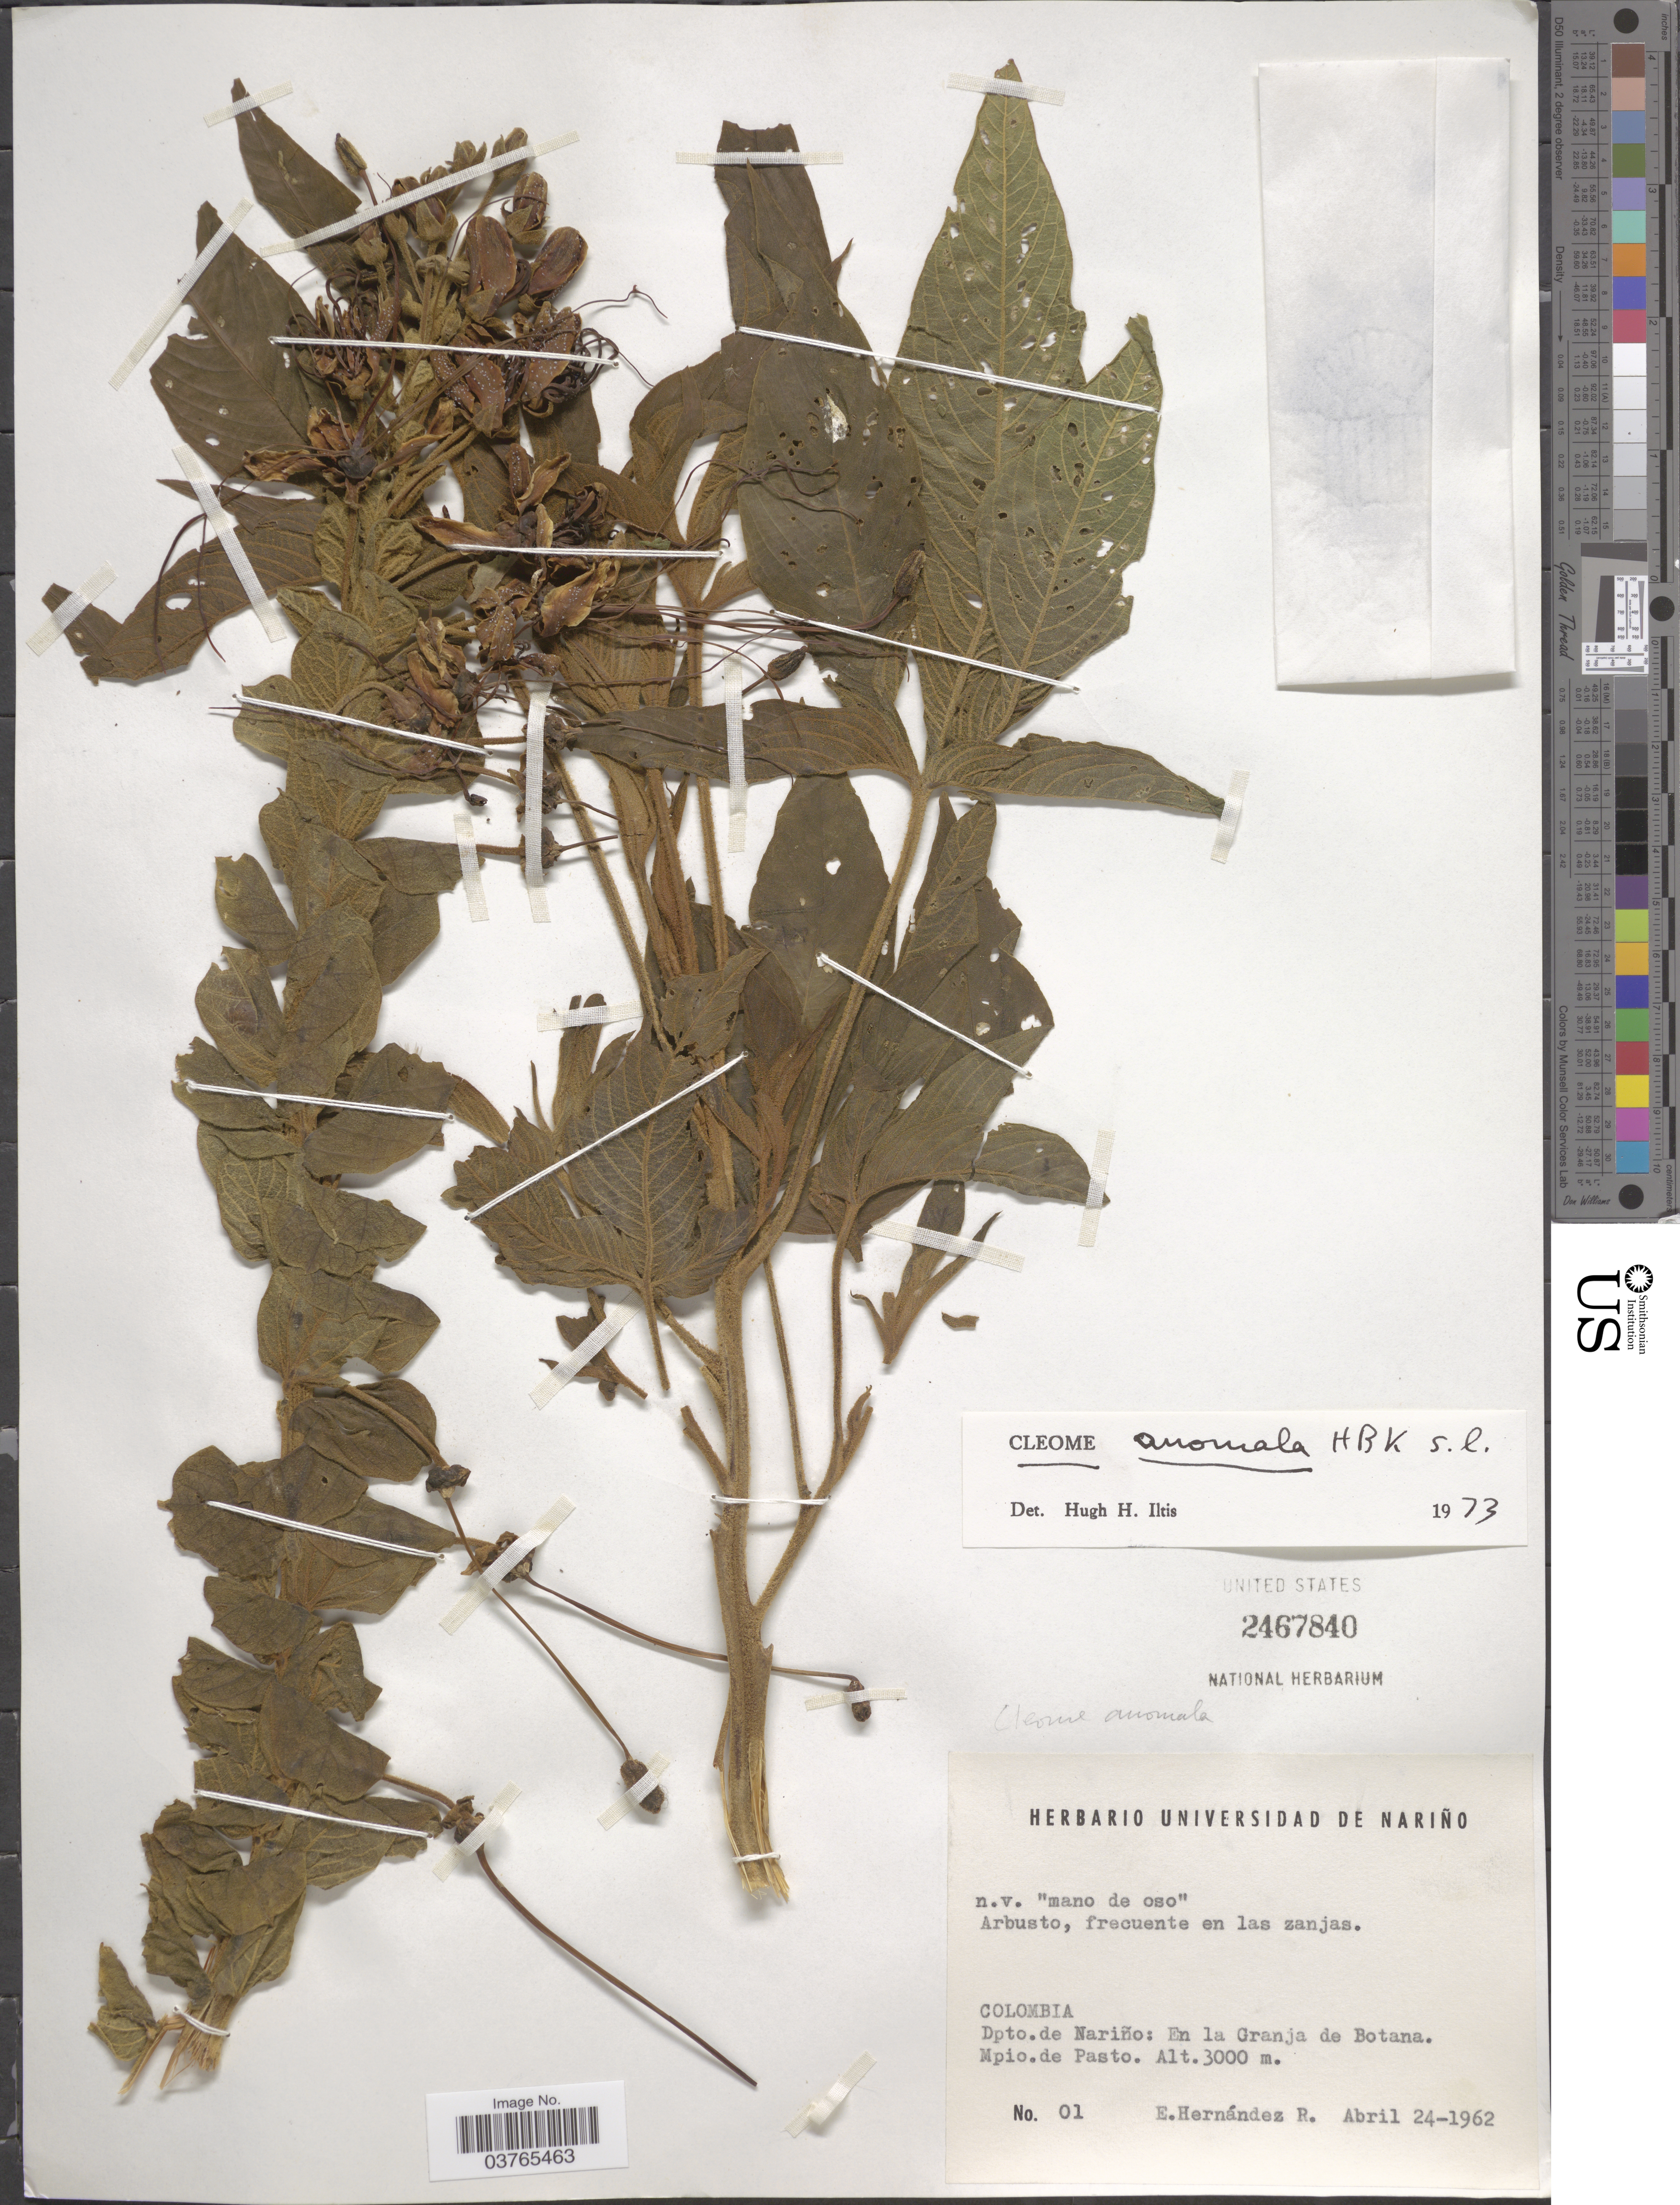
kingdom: Plantae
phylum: Tracheophyta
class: Magnoliopsida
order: Brassicales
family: Cleomaceae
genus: Andinocleome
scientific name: Andinocleome anomala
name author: (Kunth) Iltis ex E.M. McGinty & Roalson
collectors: E. Hernández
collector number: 01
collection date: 1962-04-24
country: Colombia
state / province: Nariño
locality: Dpto. de Nariño: En la Granja de Botana Mpio. de Pasto.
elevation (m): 3000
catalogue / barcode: US 2467840